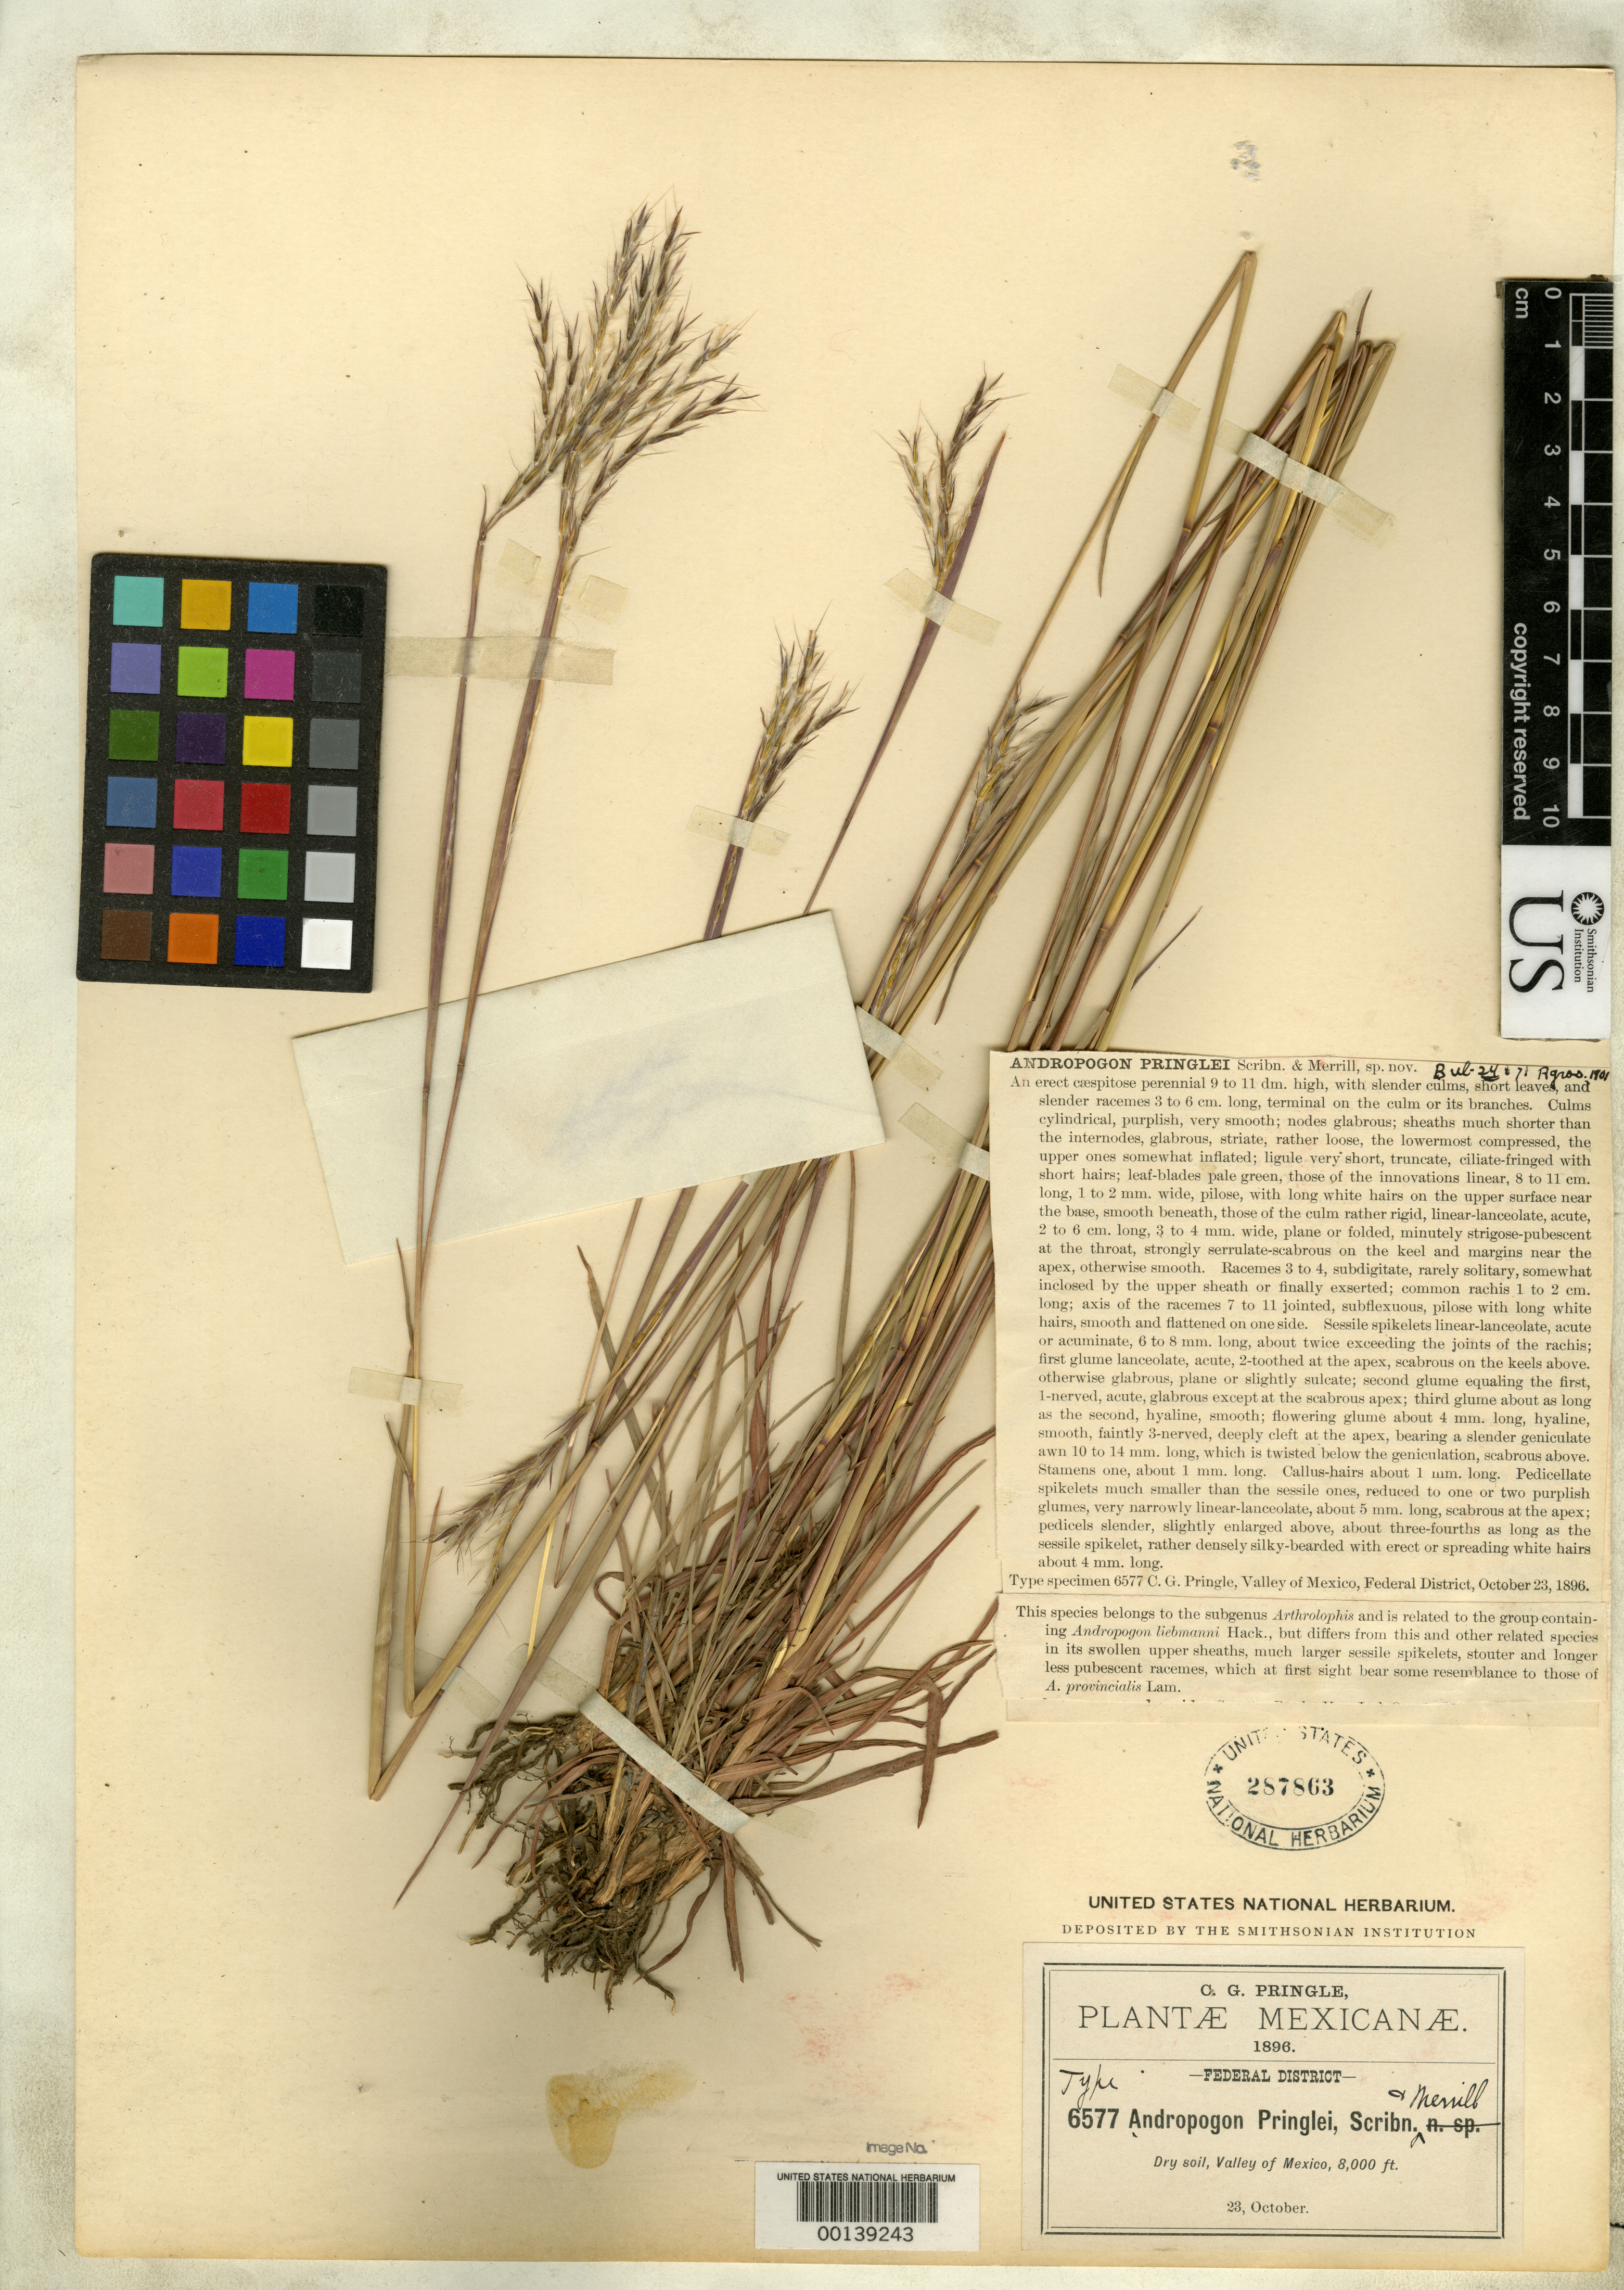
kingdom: Plantae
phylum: Tracheophyta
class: Liliopsida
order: Poales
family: Poaceae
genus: Andropogon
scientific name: Andropogon pringlei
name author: Scribn. & Merr.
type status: Holotype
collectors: C. G. Pringle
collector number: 6577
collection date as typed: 23 Oct 1896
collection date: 1896-10-23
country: Mexico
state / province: Distrito Federal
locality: Valley of Mexico.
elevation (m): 2438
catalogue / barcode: US 287863